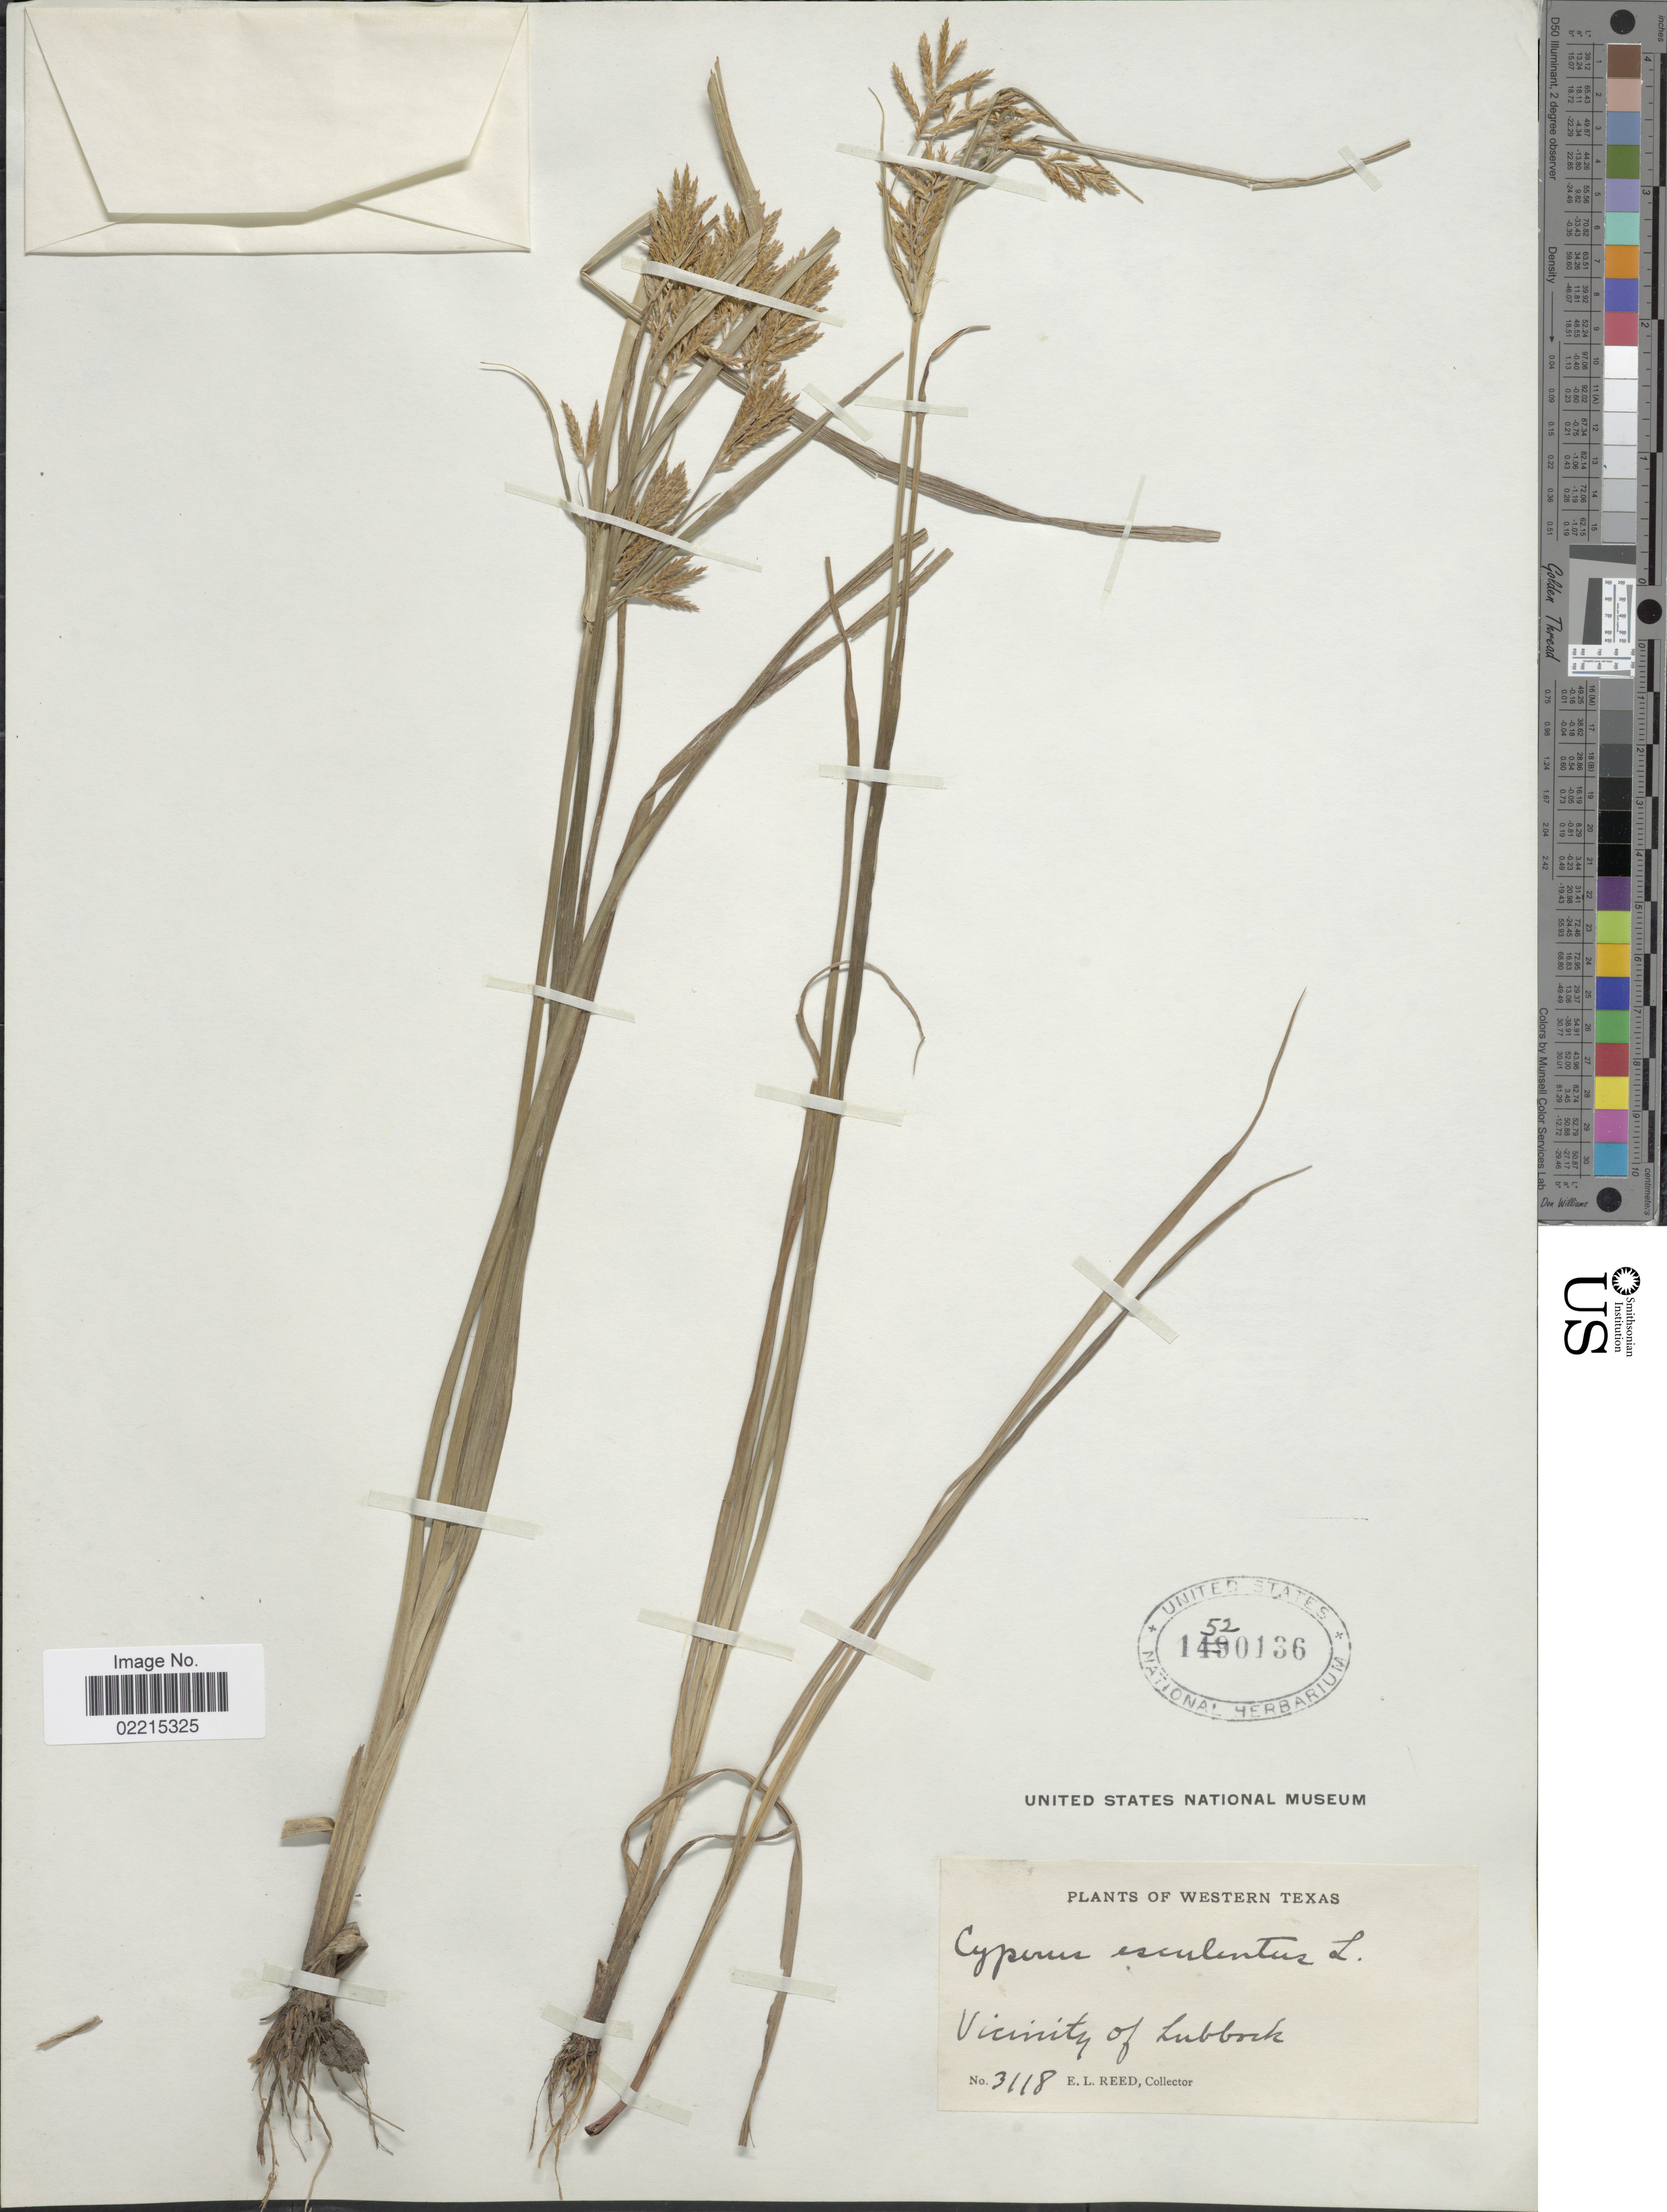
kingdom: Plantae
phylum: Tracheophyta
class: Liliopsida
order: Poales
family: Cyperaceae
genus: Cyperus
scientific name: Cyperus esculentus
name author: L.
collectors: E. Reed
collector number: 3118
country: United States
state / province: Texas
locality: Western Texas, Vicinity of Lubbock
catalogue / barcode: US 1520136